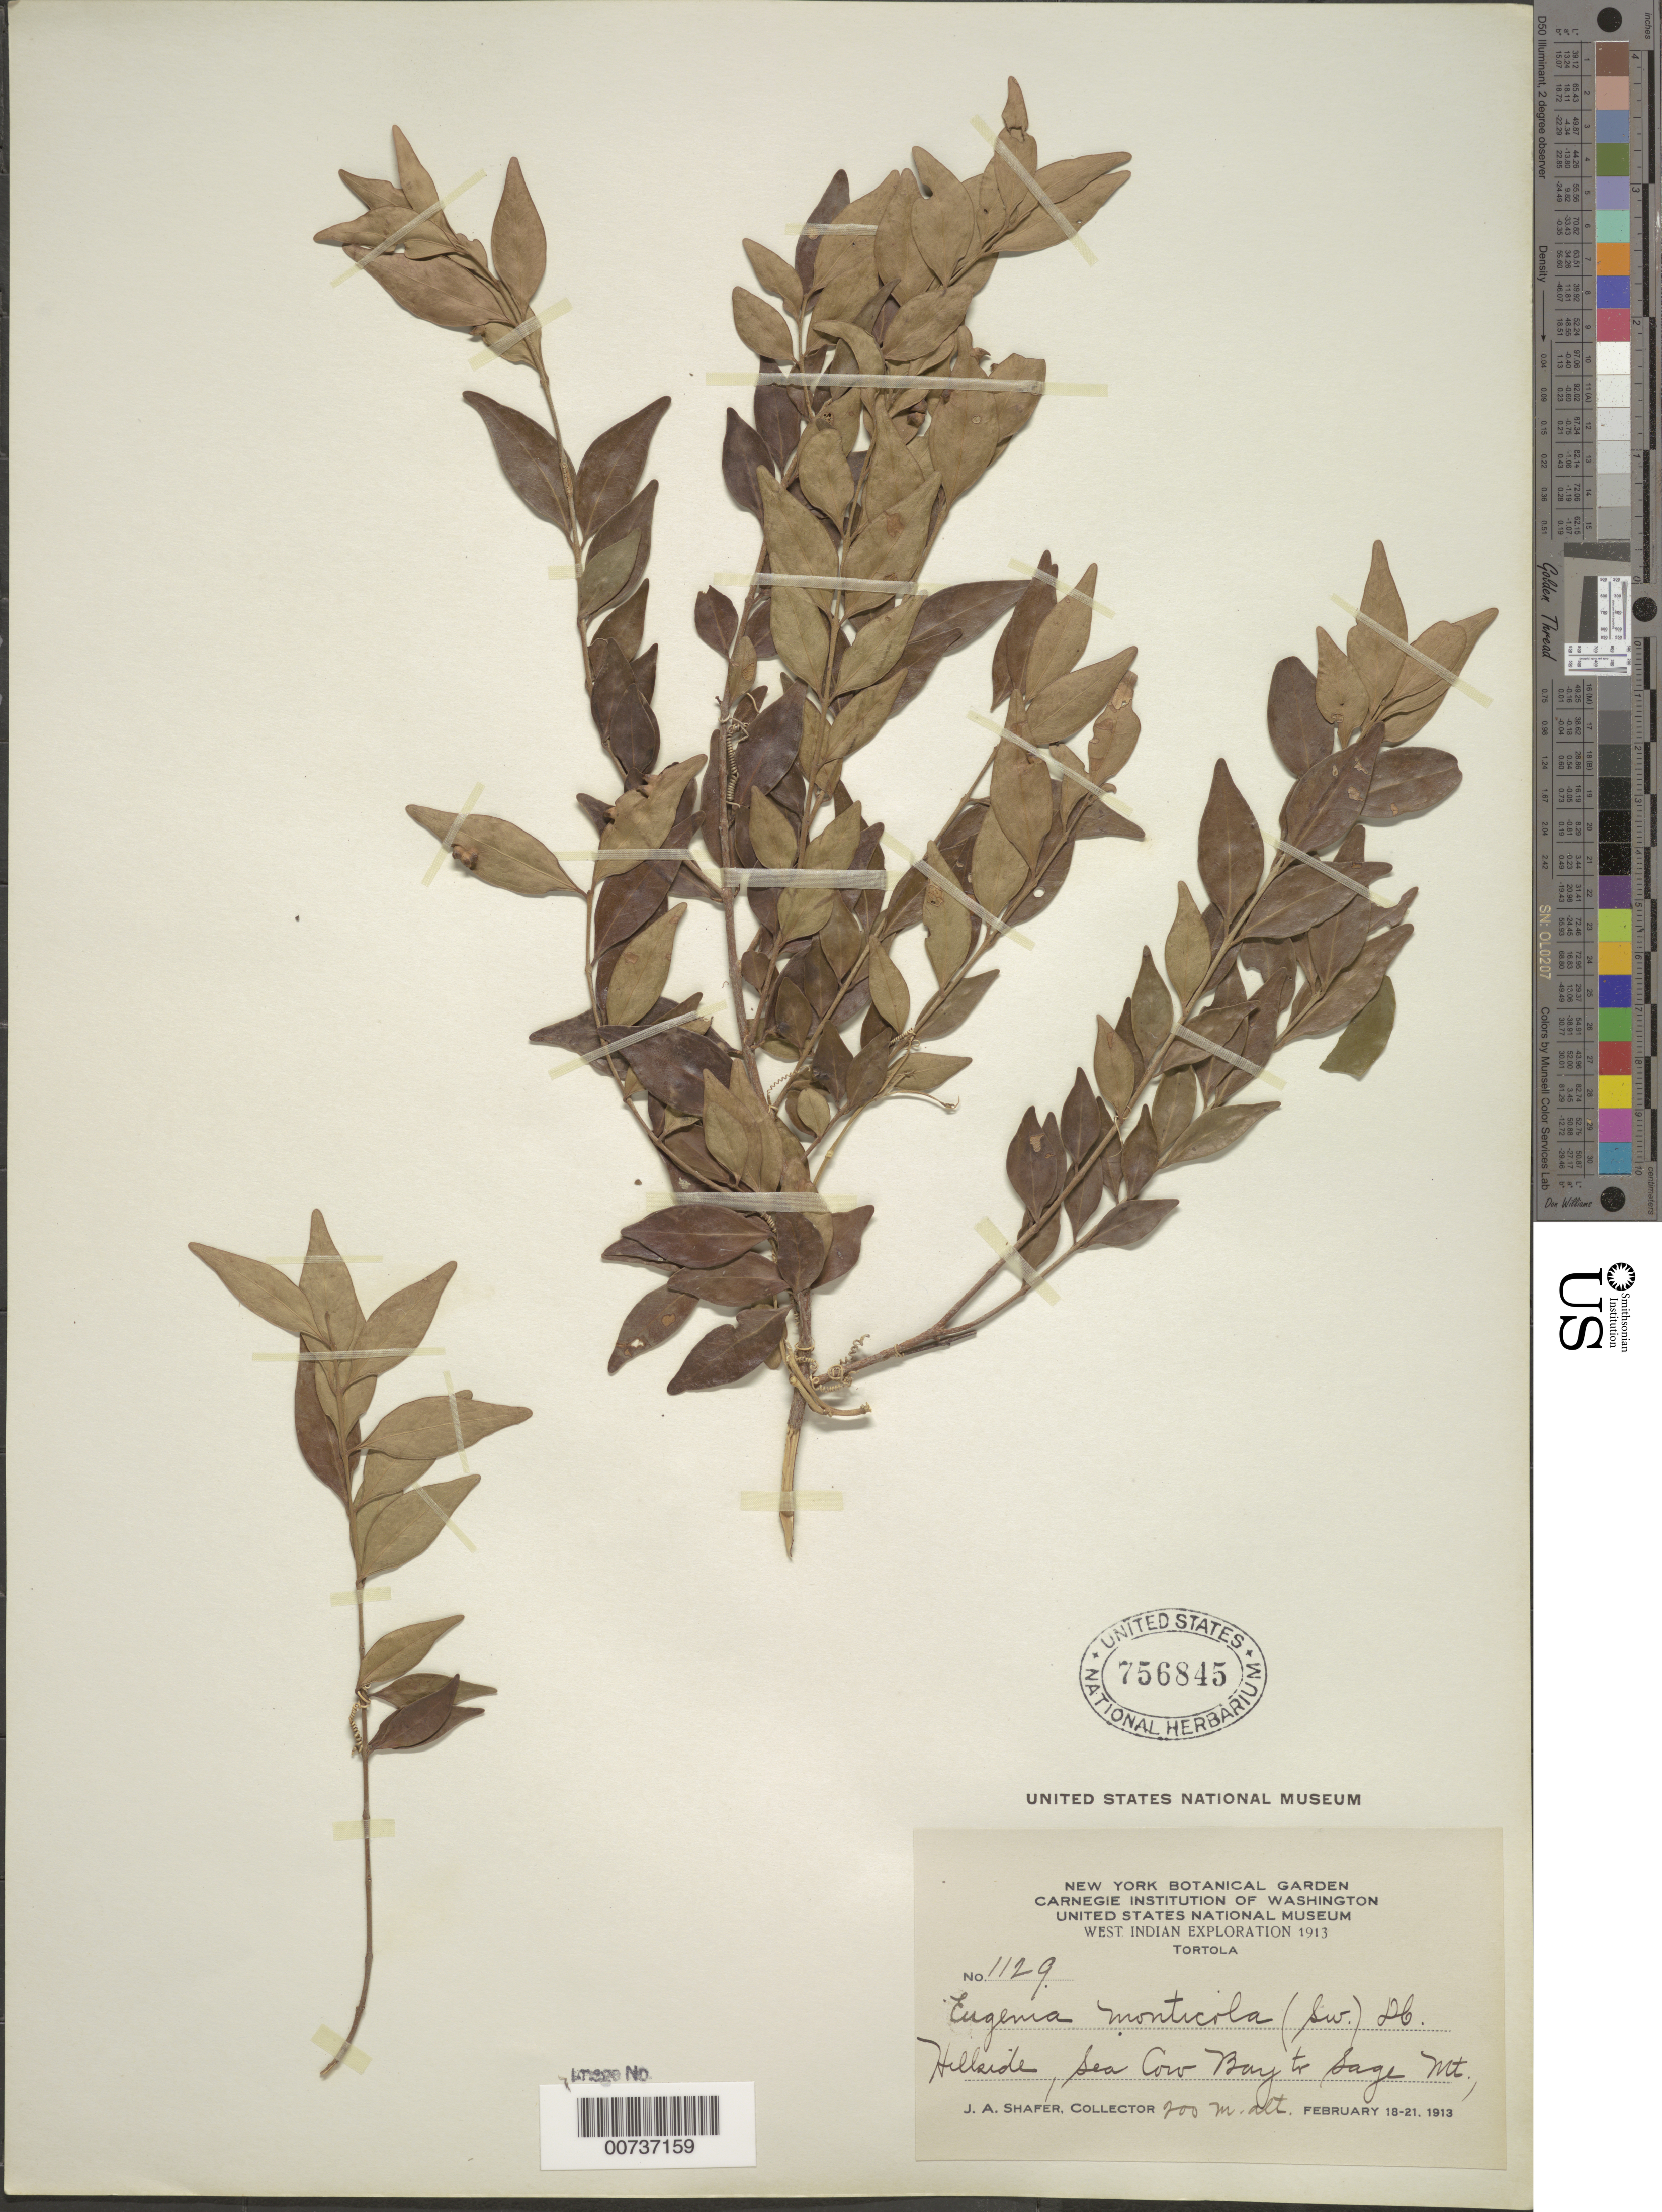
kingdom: Plantae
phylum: Tracheophyta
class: Magnoliopsida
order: Myrtales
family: Myrtaceae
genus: Eugenia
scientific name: Eugenia monticola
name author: (Sw.) DC.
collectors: J. A. Shafer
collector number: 1129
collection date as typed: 18 Feb 1913 to 21 Feb 1913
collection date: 1913-02-18/1913-02-21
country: British Virgin Islands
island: Tortola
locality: Sea Cow Bay to sage Mt.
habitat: Hillside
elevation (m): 200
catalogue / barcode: US 756845